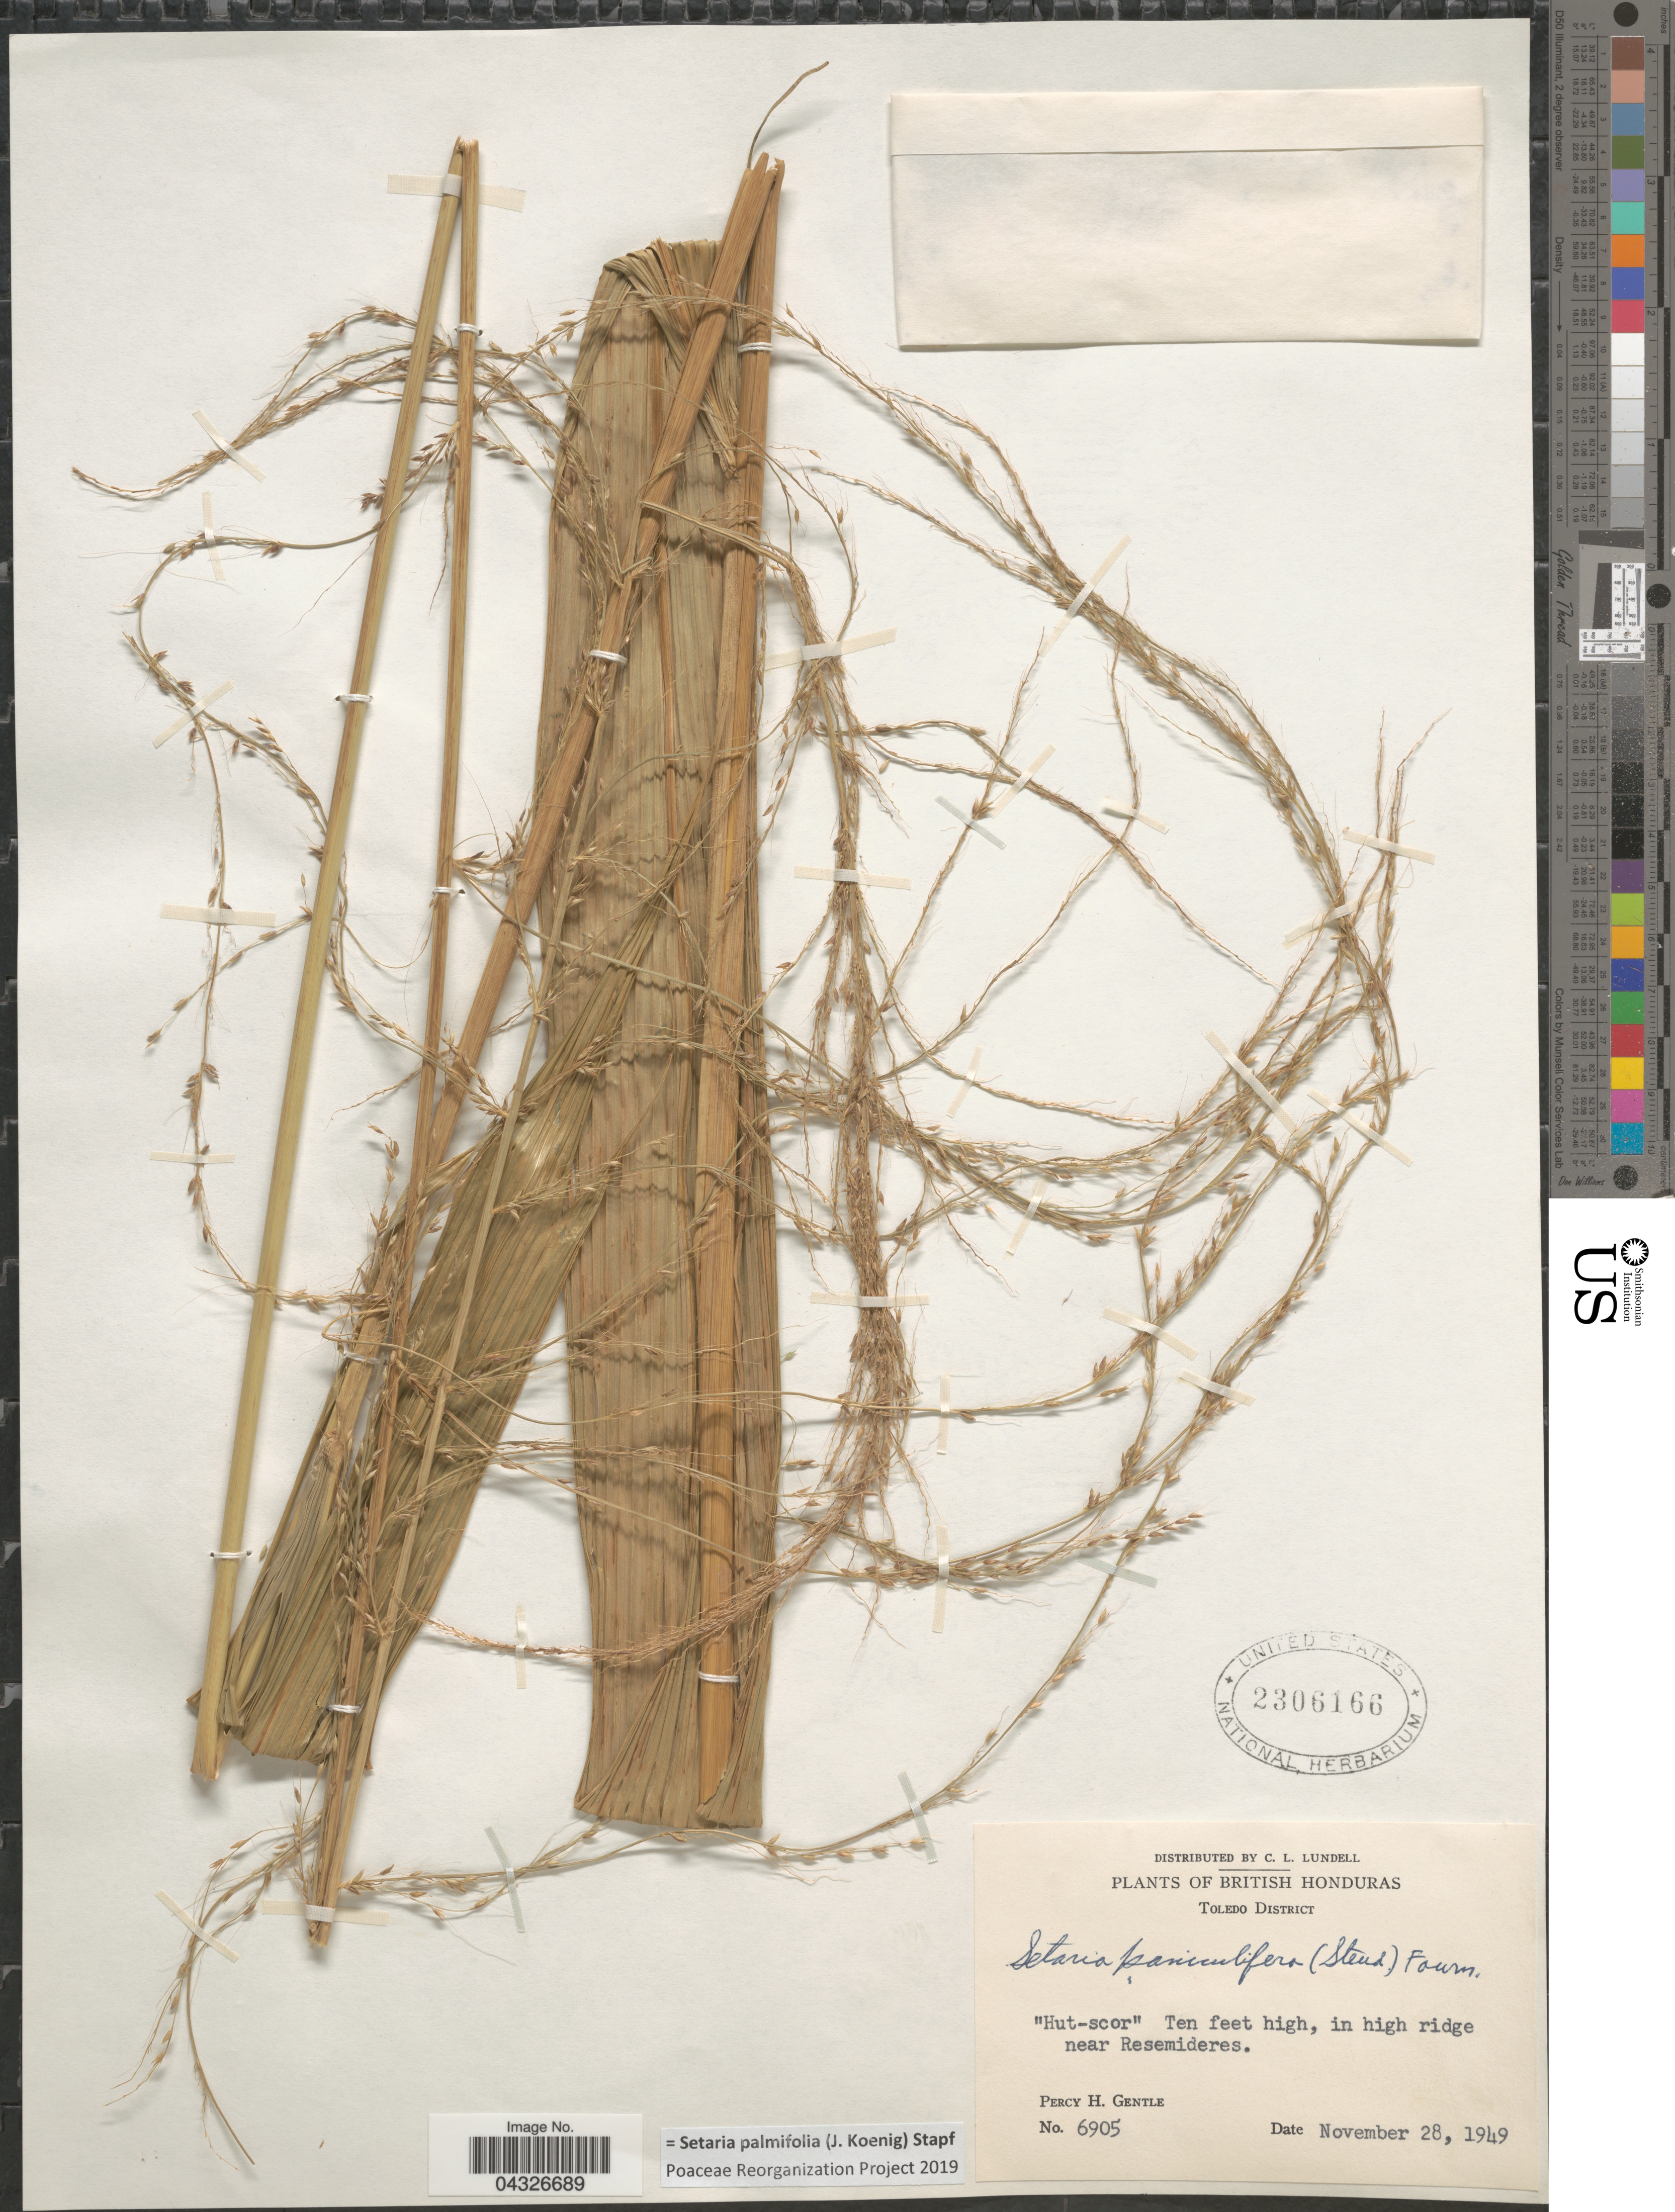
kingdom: Plantae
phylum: Tracheophyta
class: Liliopsida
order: Poales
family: Poaceae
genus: Setaria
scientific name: Setaria palmifolia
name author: (J. Koenig) Stapf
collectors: P. H. Gentle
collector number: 6905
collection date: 1949-11-28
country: Belize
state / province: Toledo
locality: British Honduras. Toledo District. In high ridge near Resemideres.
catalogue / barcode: US 2306166